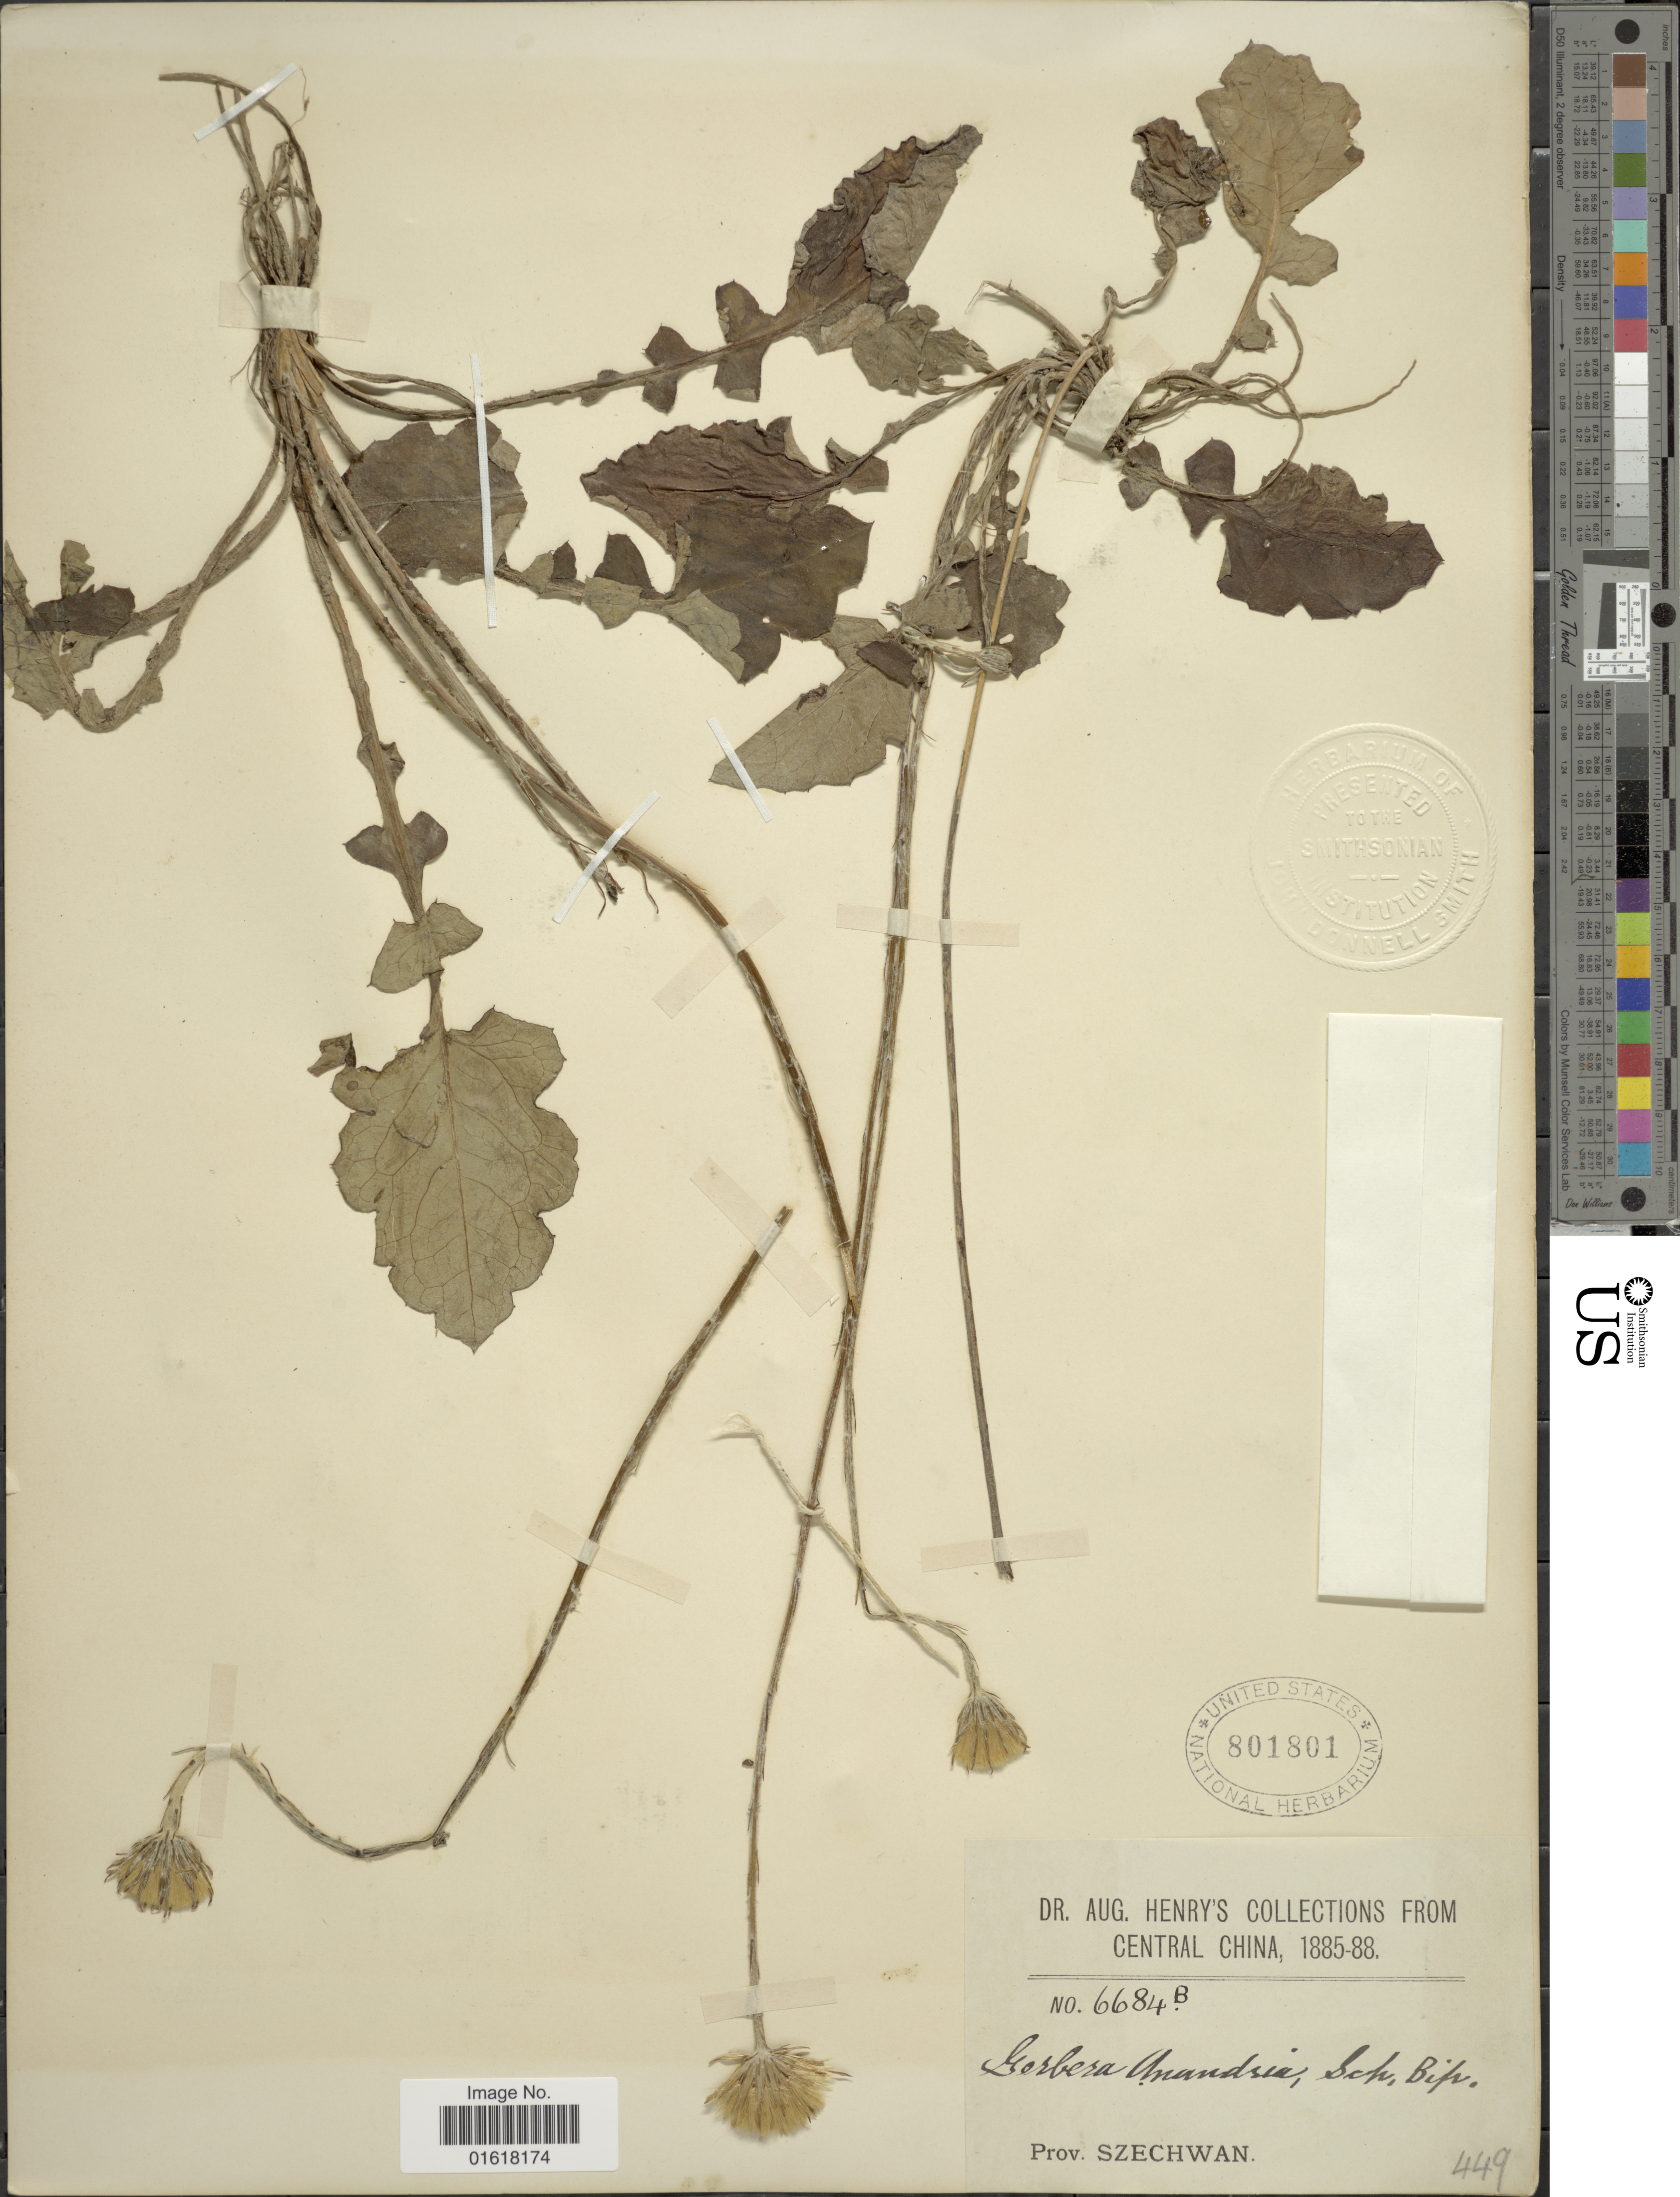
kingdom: Plantae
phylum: Tracheophyta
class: Magnoliopsida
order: Asterales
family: Asteraceae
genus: Leibnitzia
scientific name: Leibnitzia anandria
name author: (L.) Nakai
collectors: A. Henry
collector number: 6684 B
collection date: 1885/1888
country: China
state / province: Sichuan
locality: Central China. Prov. Szechwan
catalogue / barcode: US 801801